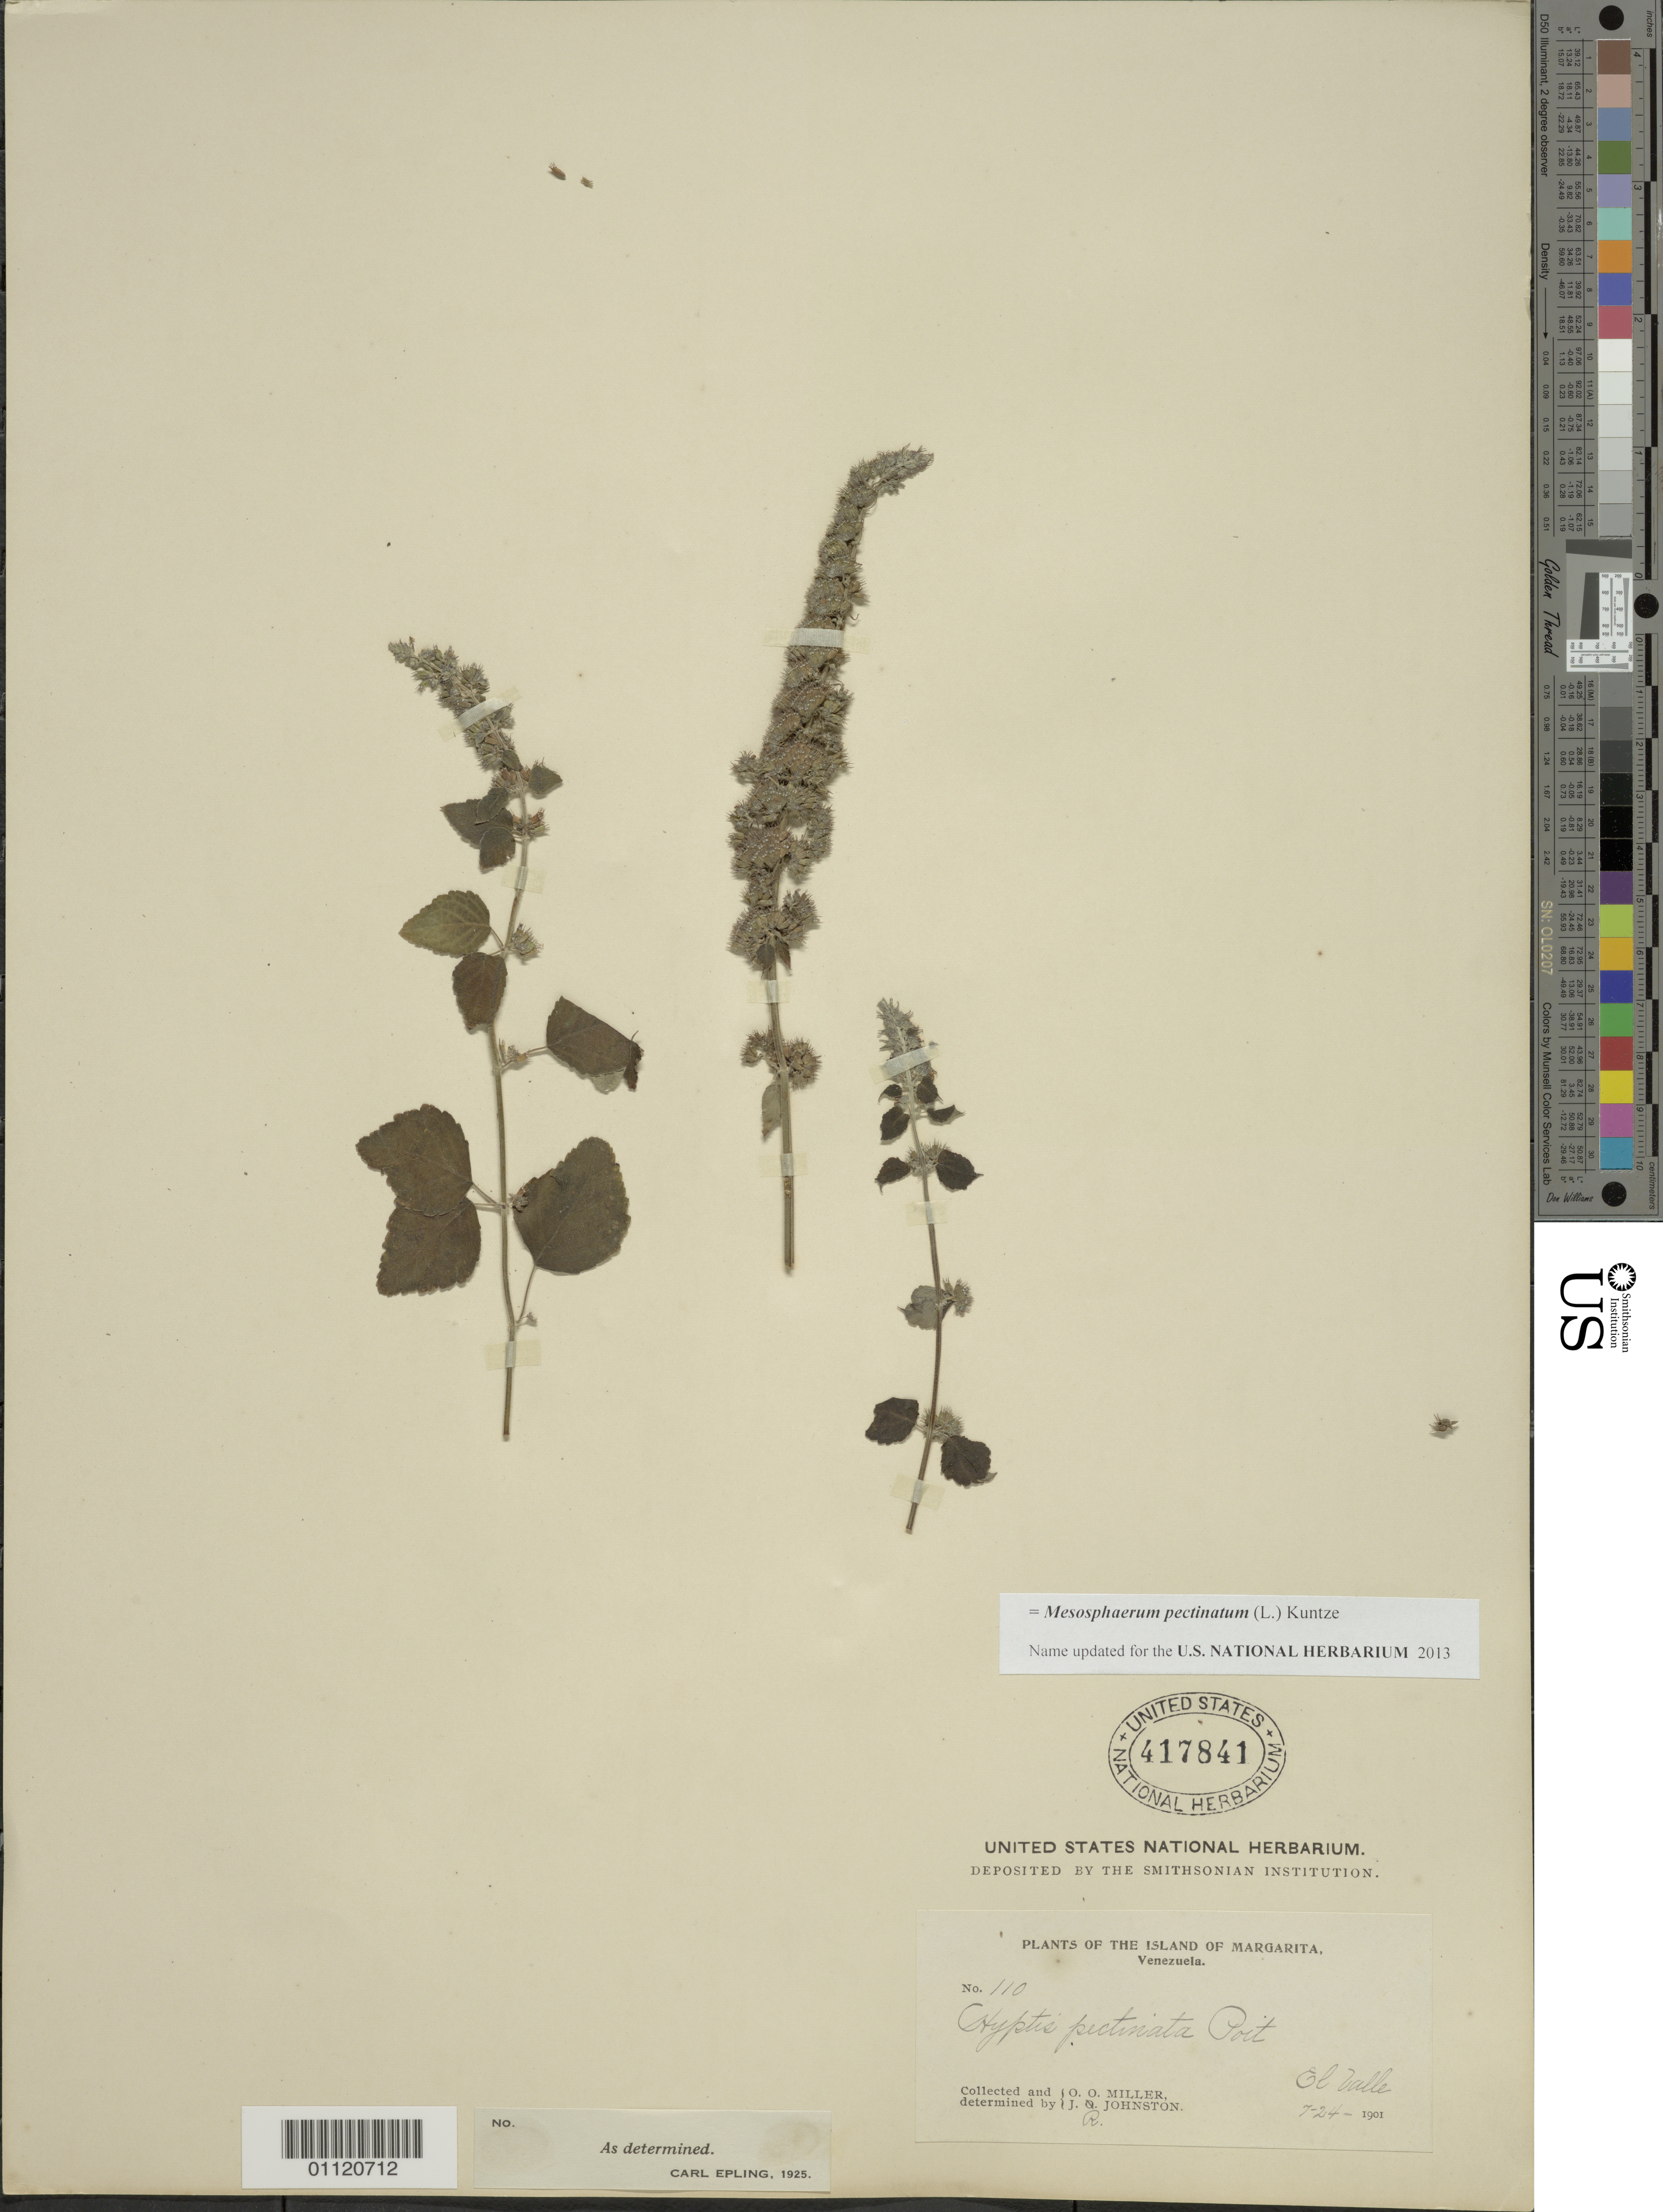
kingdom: Plantae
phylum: Tracheophyta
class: Magnoliopsida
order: Lamiales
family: Lamiaceae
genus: Hyptis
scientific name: Hyptis pectinata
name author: (L.) Poit.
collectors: O. O. Miller & J. Johnston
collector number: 110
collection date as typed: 24 Jul 1901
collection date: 1901-07-24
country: Venezuela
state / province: Nueva Esparta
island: Margarita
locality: El Valle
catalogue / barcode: US 417841